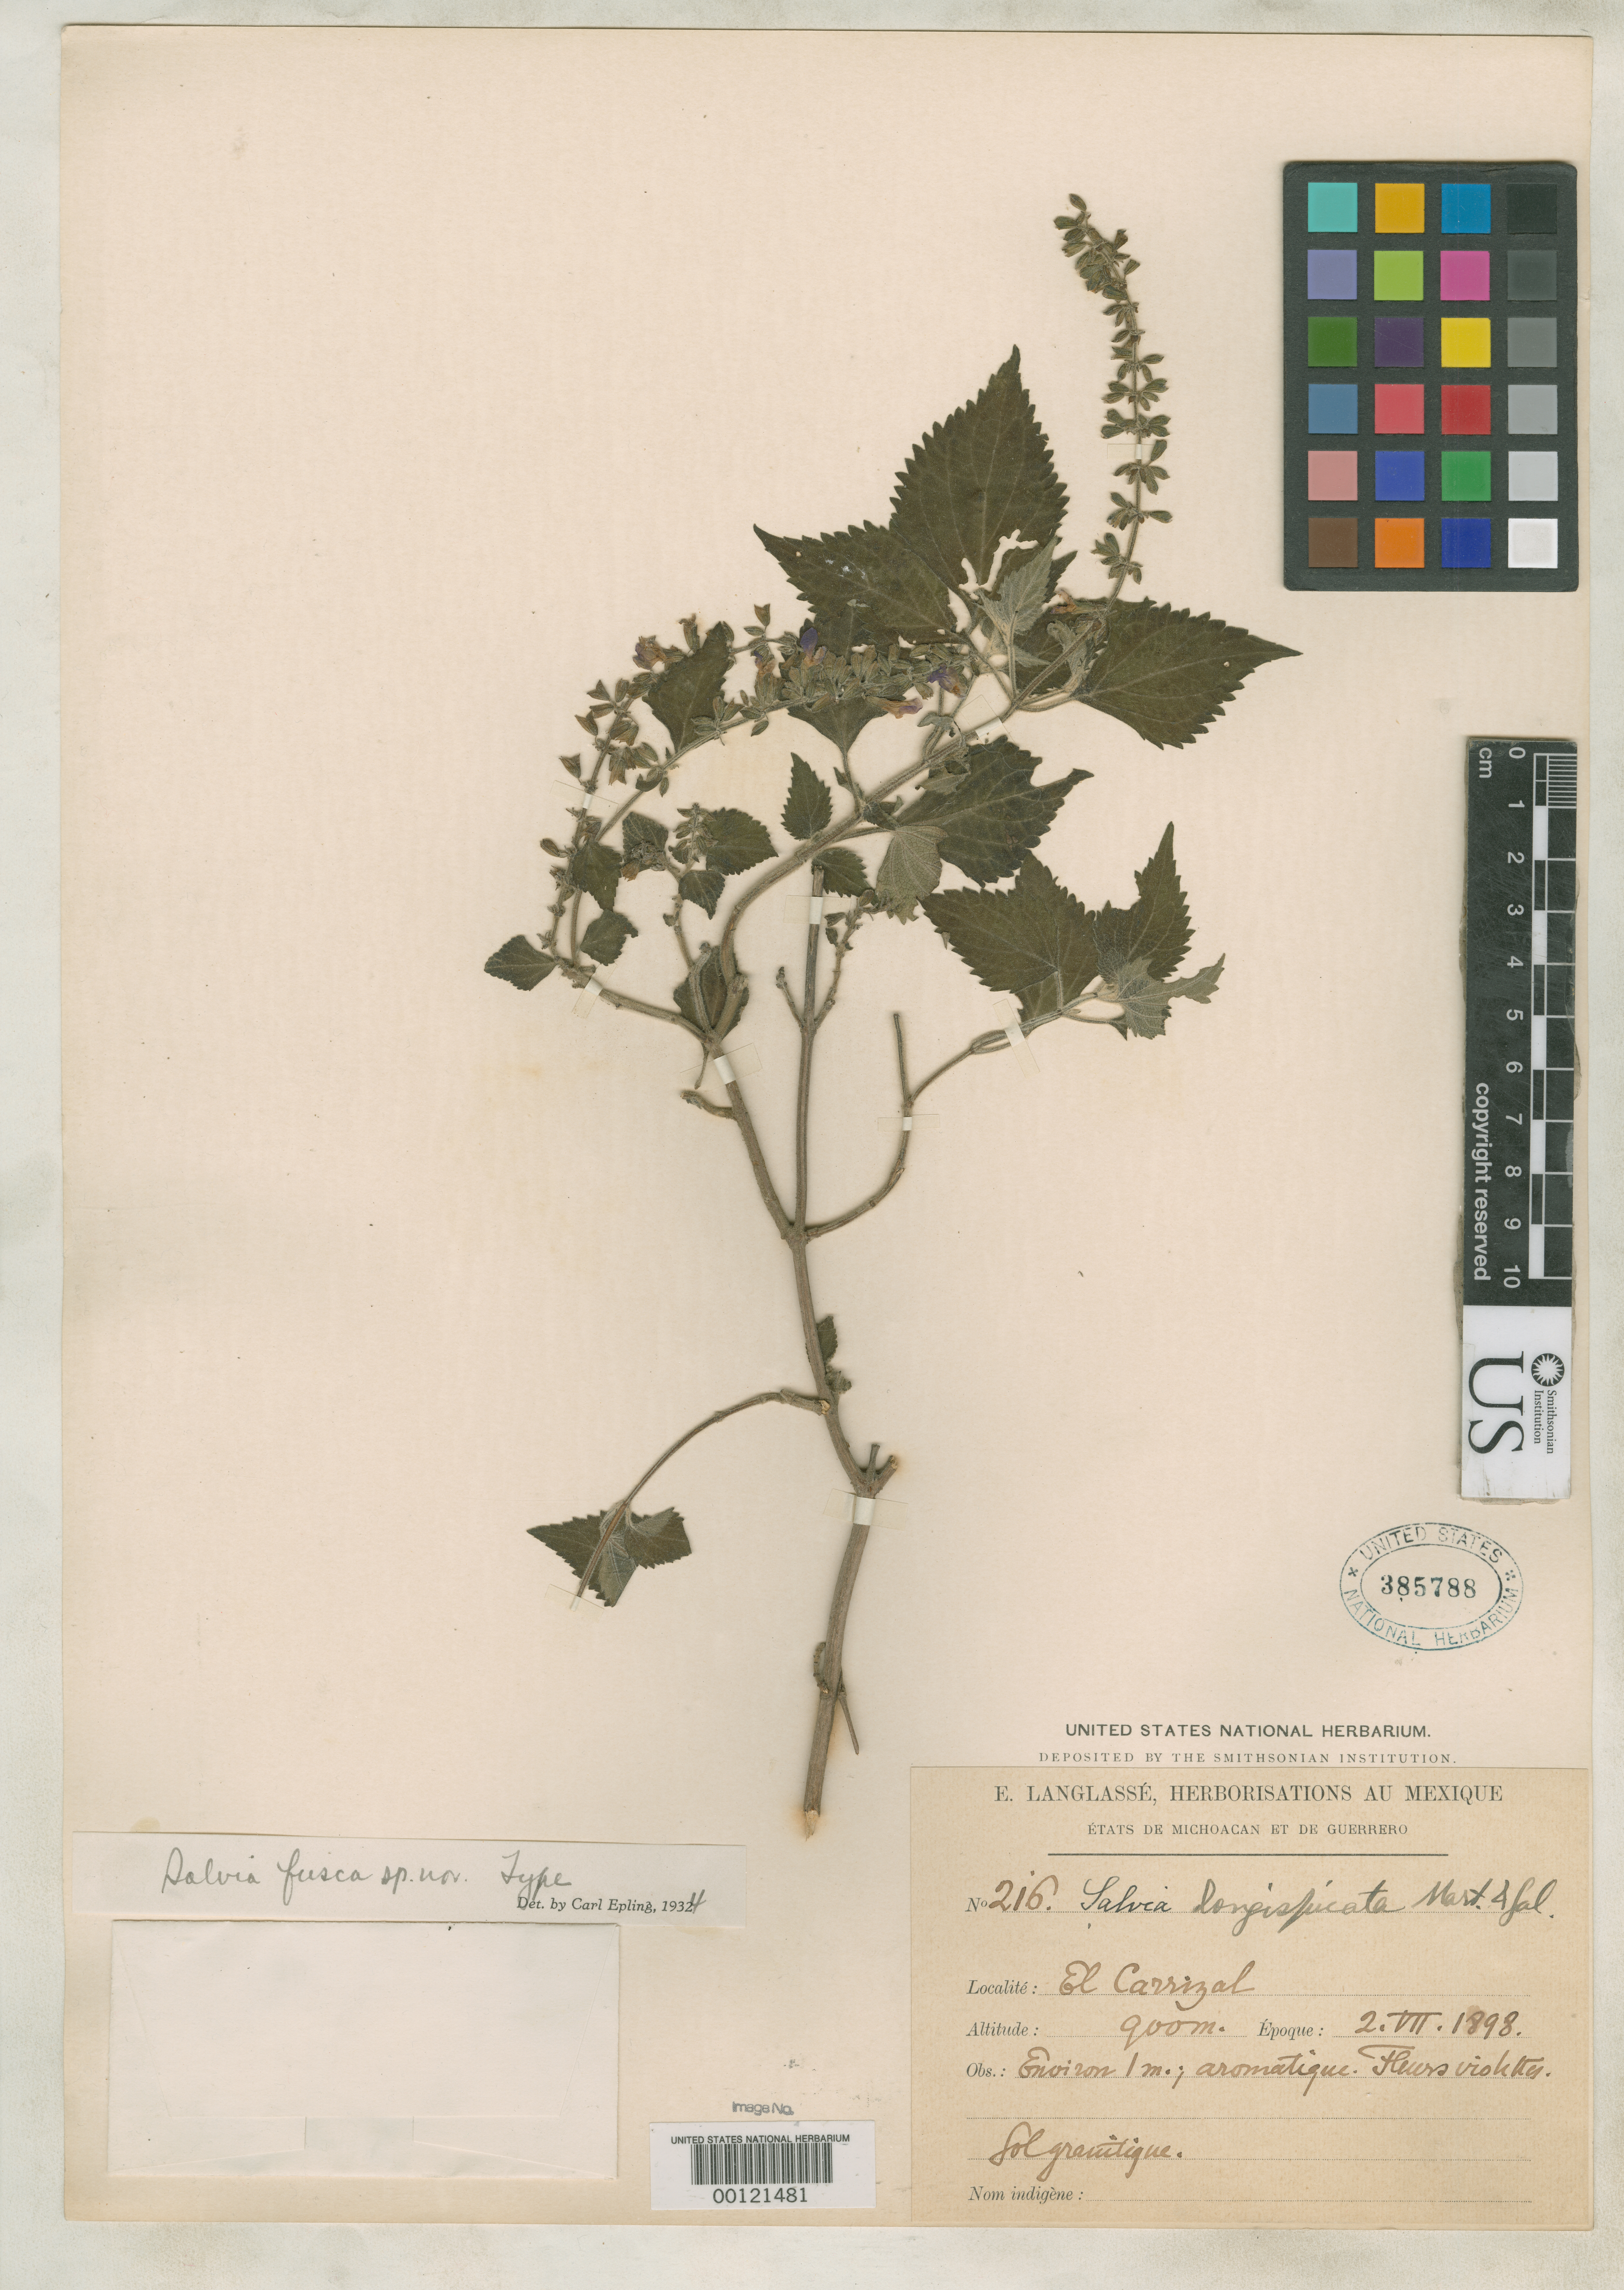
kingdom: Plantae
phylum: Tracheophyta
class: Magnoliopsida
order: Lamiales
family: Lamiaceae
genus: Salvia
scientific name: Salvia fusca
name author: Epling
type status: Holotype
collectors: E. Langlassé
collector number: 216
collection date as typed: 02 Jul 1898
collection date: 1898-07-02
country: Mexico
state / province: Guerrero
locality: El Carrizae.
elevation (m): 900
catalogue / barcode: US 385788